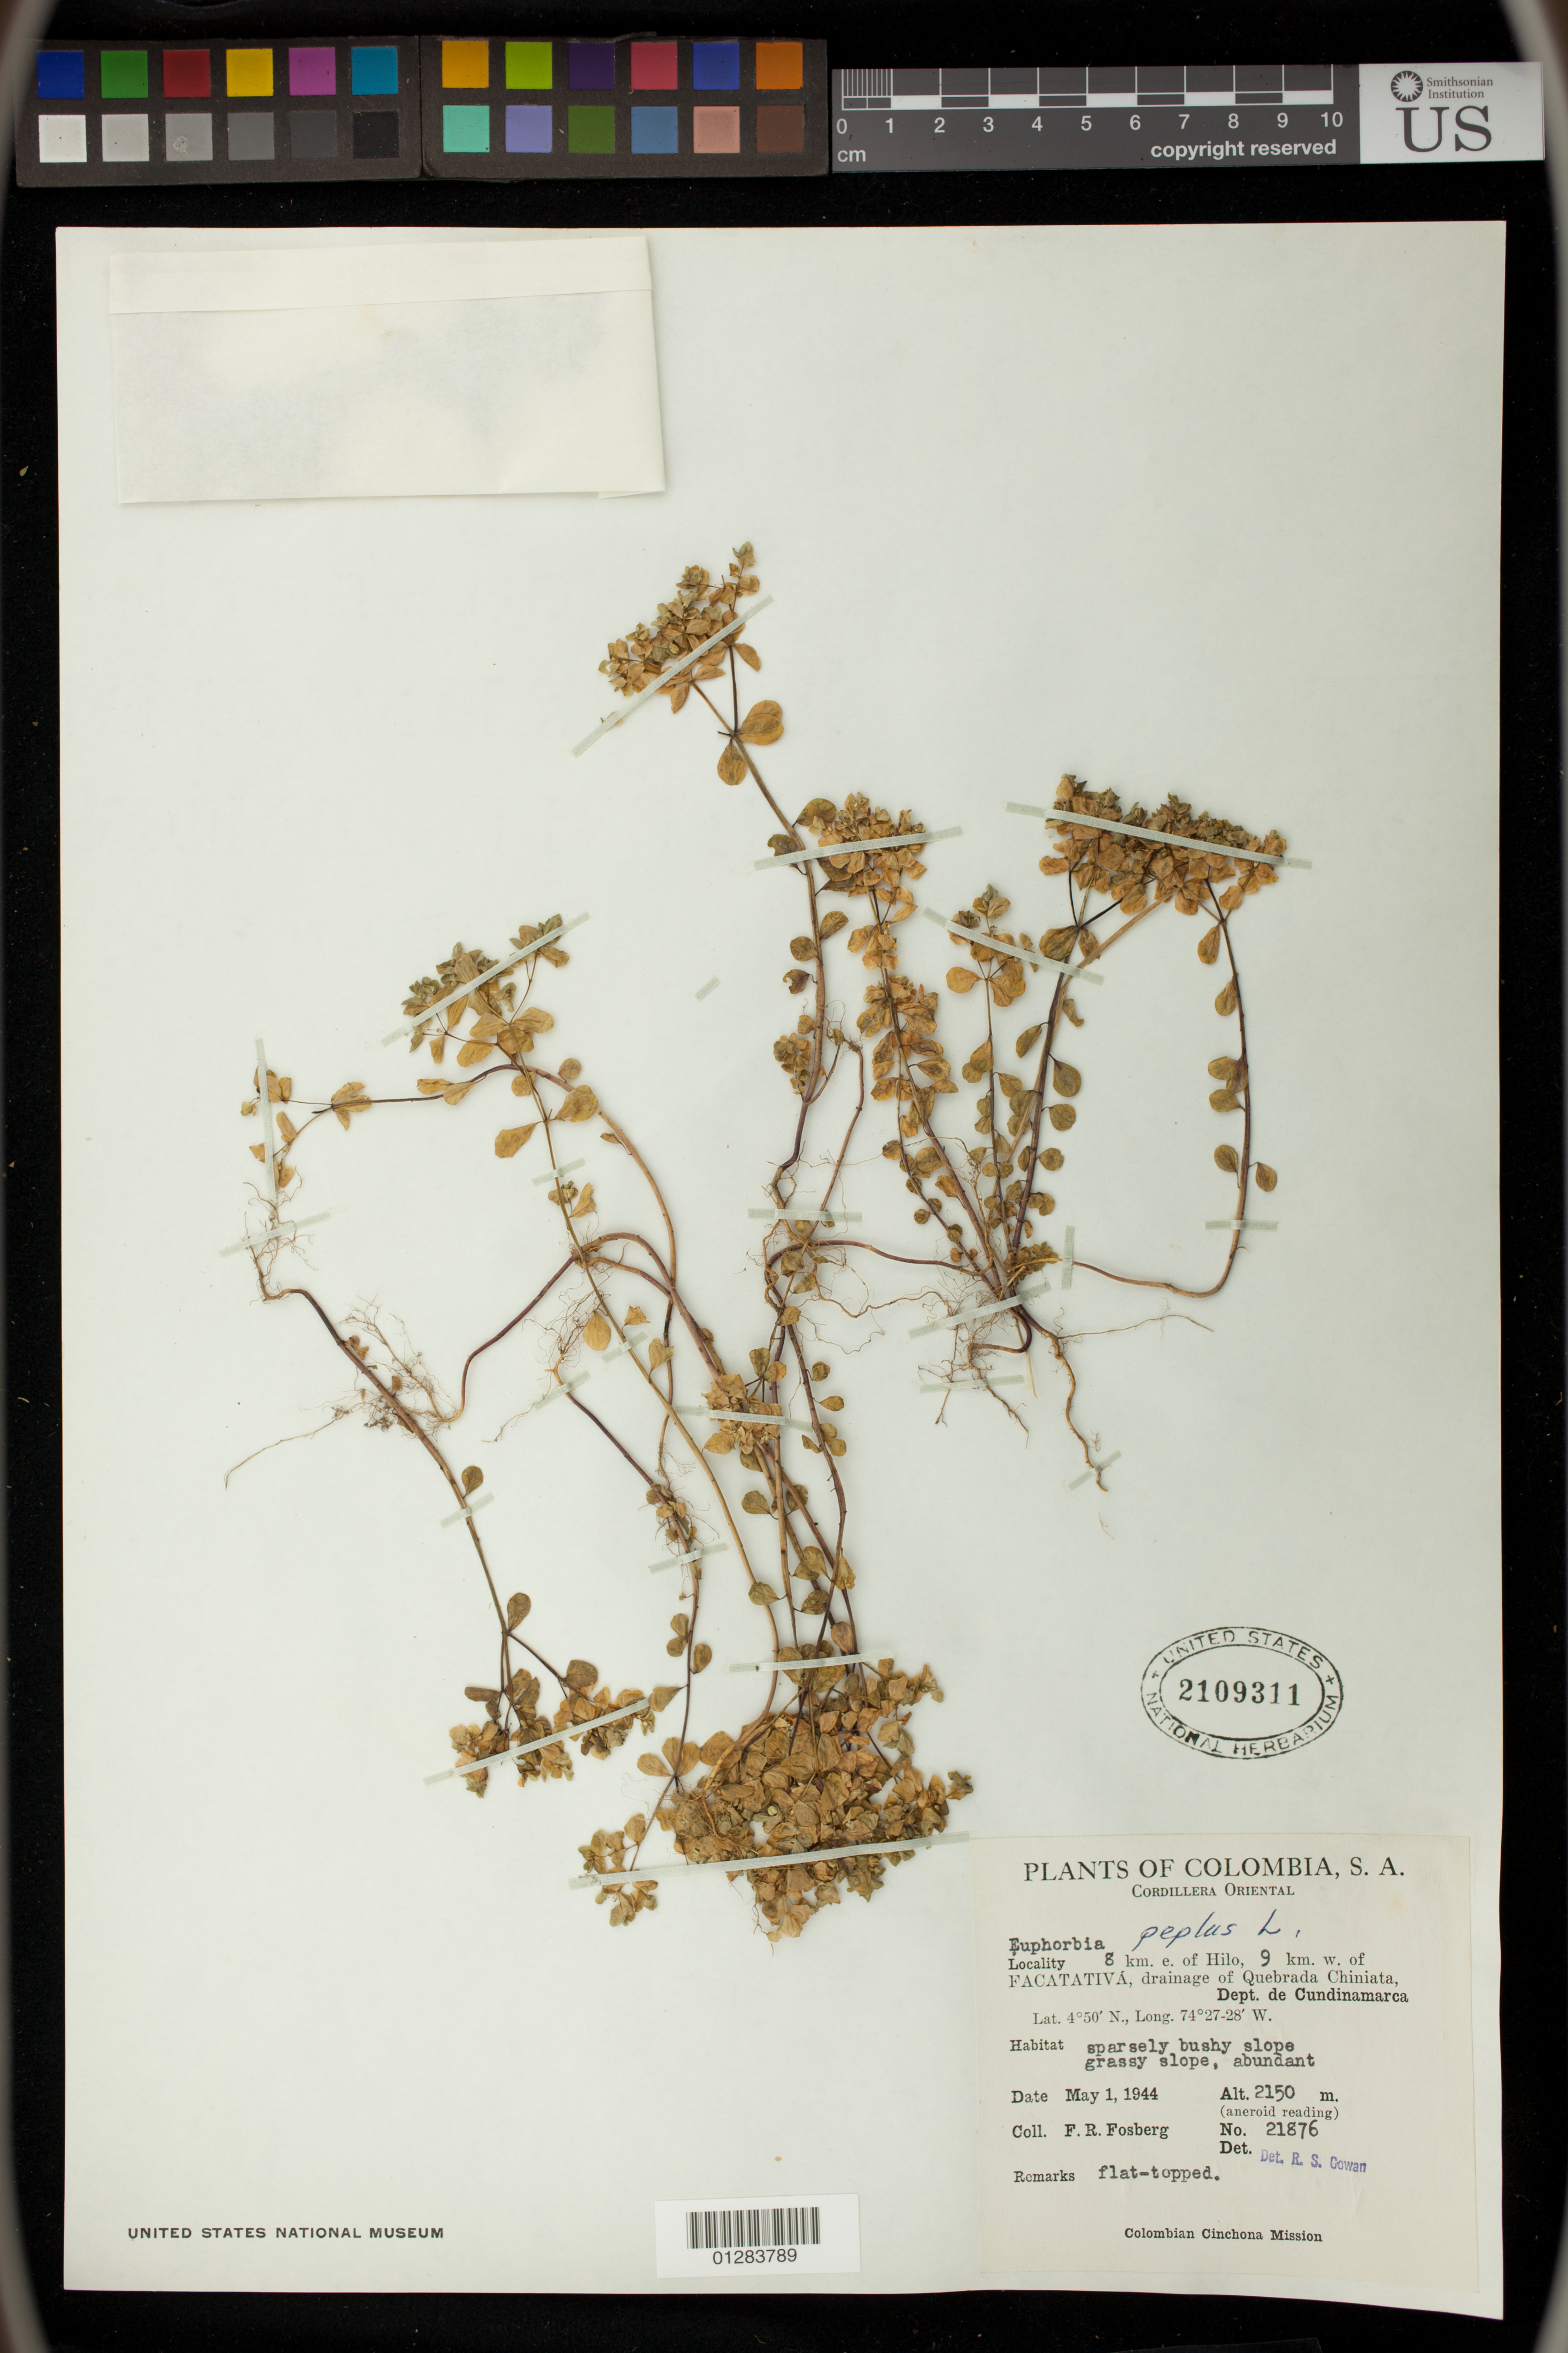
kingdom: Plantae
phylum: Tracheophyta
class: Magnoliopsida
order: Malpighiales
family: Euphorbiaceae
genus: Euphorbia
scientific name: Euphorbia peplus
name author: L.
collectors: F. R. Fosberg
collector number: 21876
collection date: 1944-05-01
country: Colombia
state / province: Cundinamarca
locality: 8 km. e. of Hilo, 9 km. w. of FACATATIVA, drainage of Quebrada Chiniata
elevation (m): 2150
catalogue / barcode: US 2109311